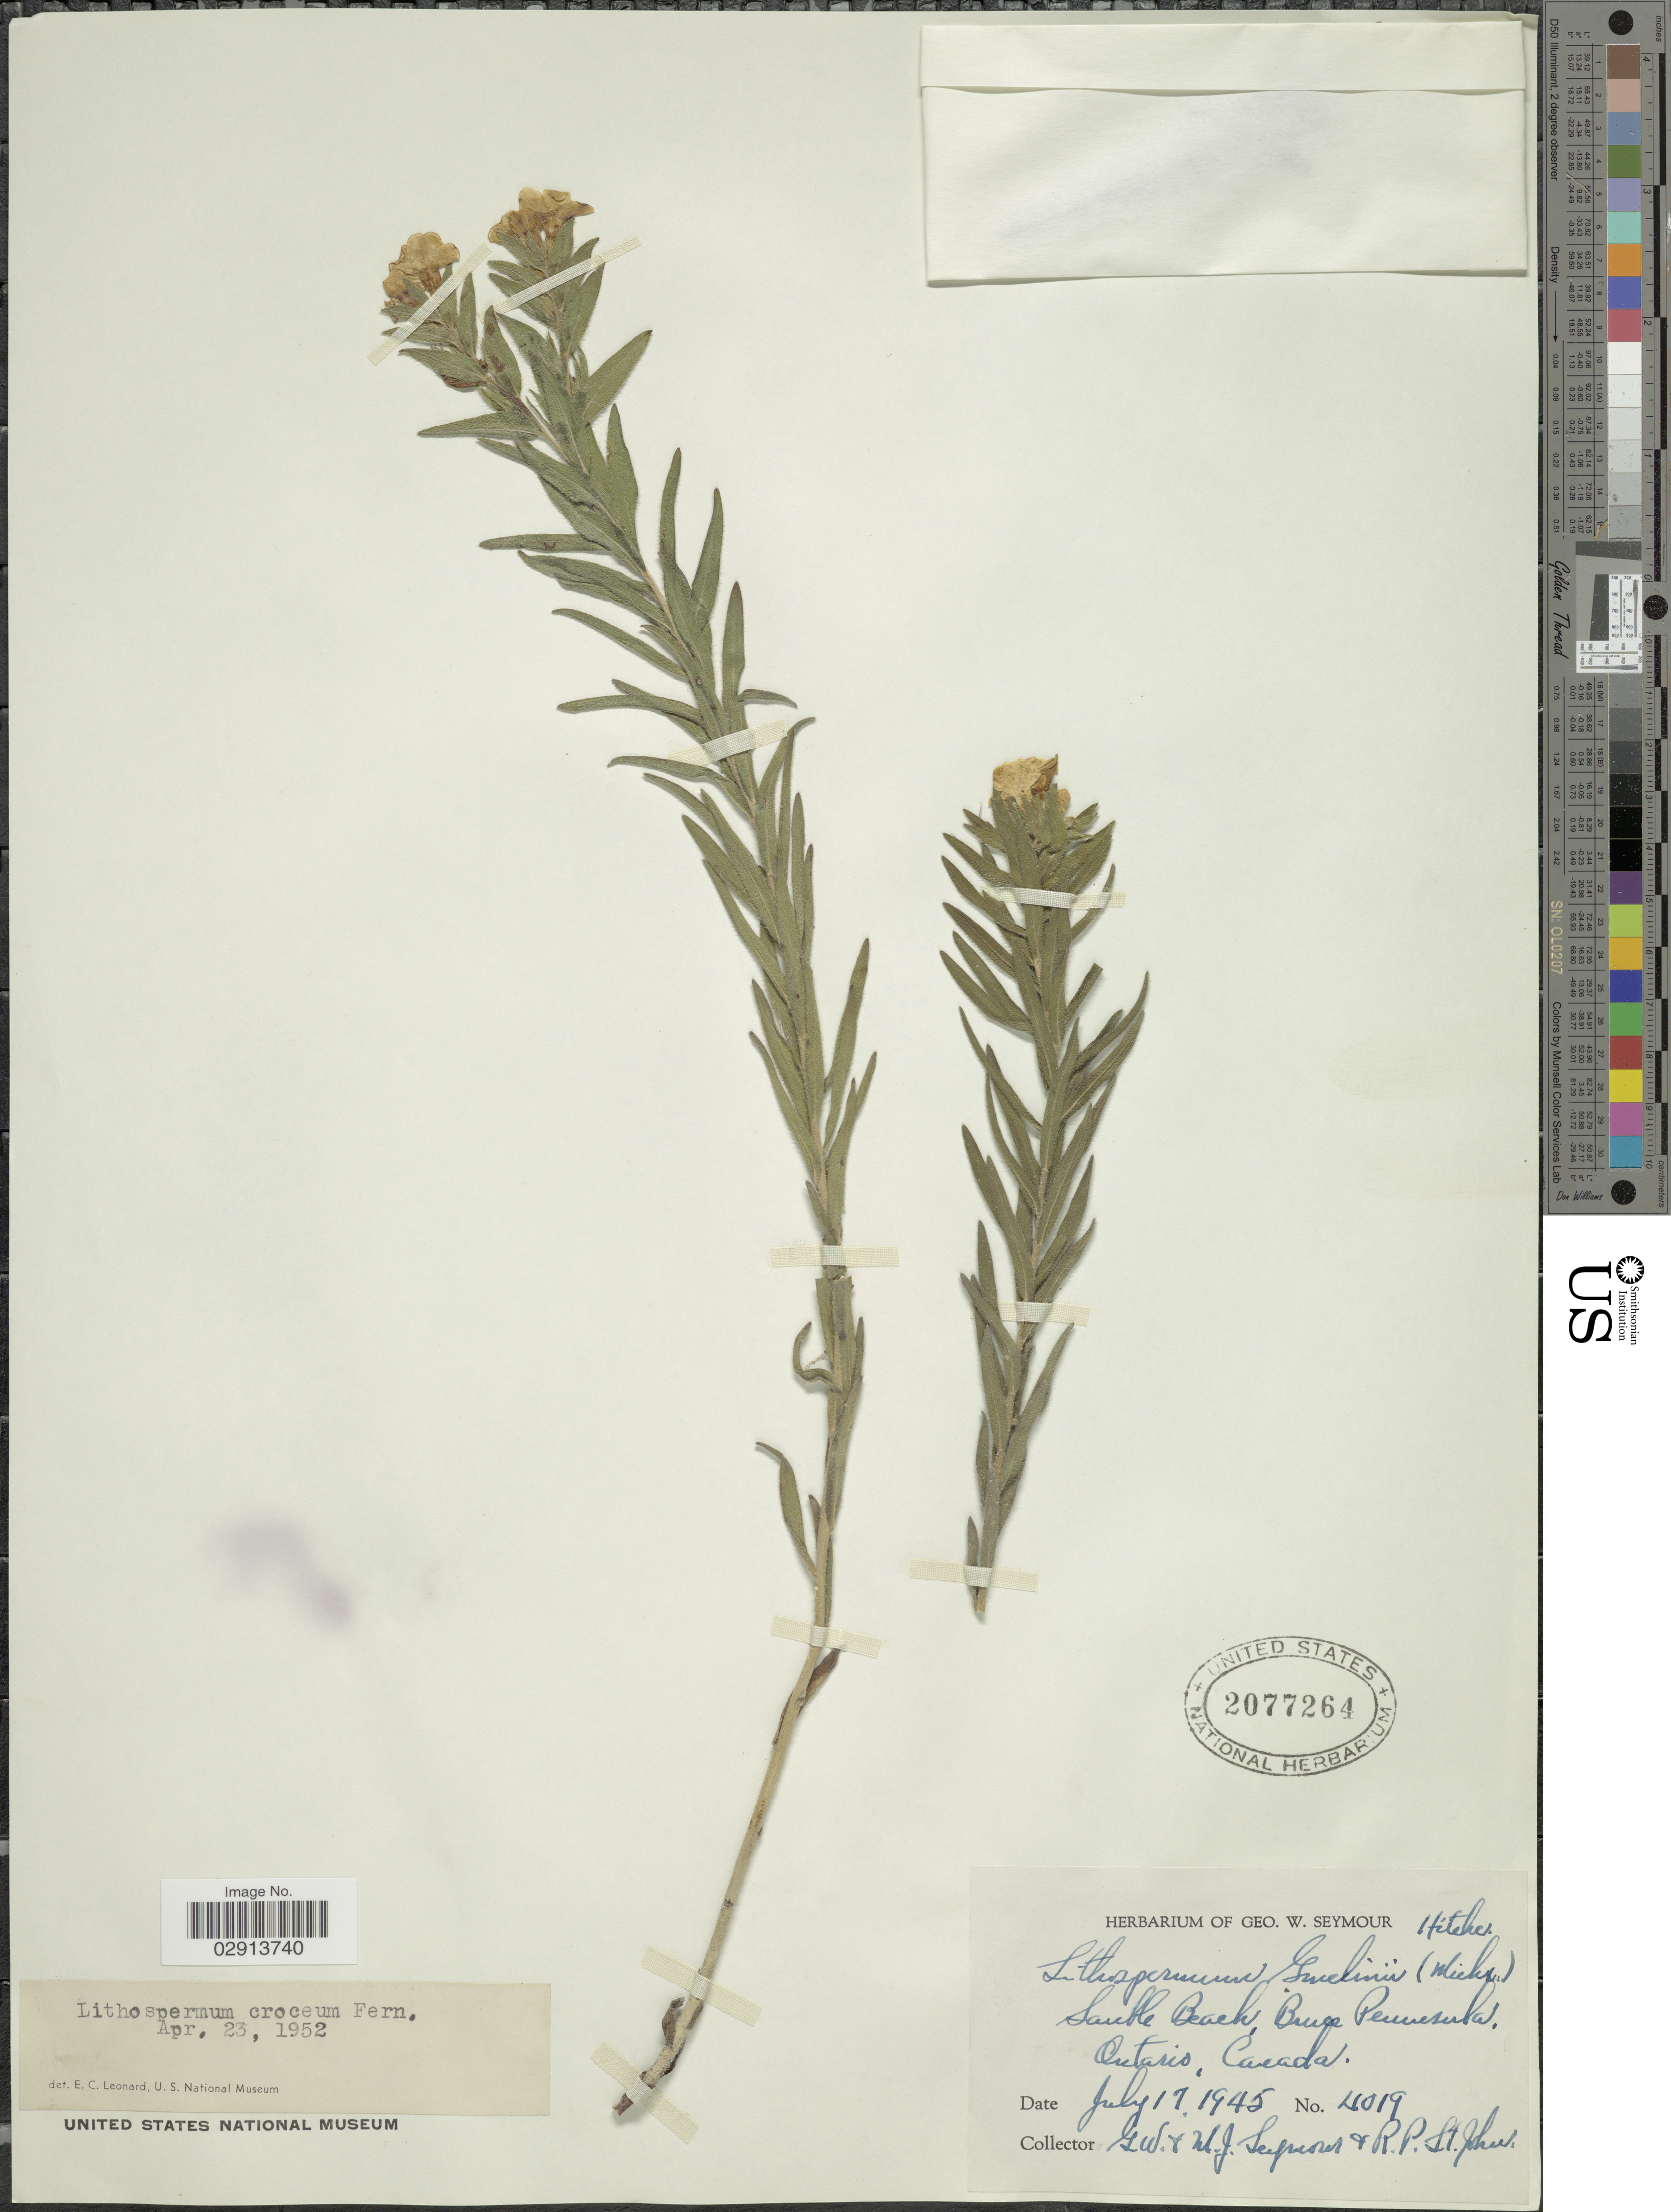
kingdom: Plantae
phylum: Tracheophyta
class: Magnoliopsida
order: Boraginales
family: Boraginaceae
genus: Lithospermum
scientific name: Lithospermum caroliniense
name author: (J.F. Gmel.) MacMill.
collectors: G. Seymour, M. Seymour & R. P. St. John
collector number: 4019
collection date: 1945-07-17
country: Canada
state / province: Ontario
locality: Sauble Beach, Bruce Penninsula.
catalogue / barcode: US 2077264